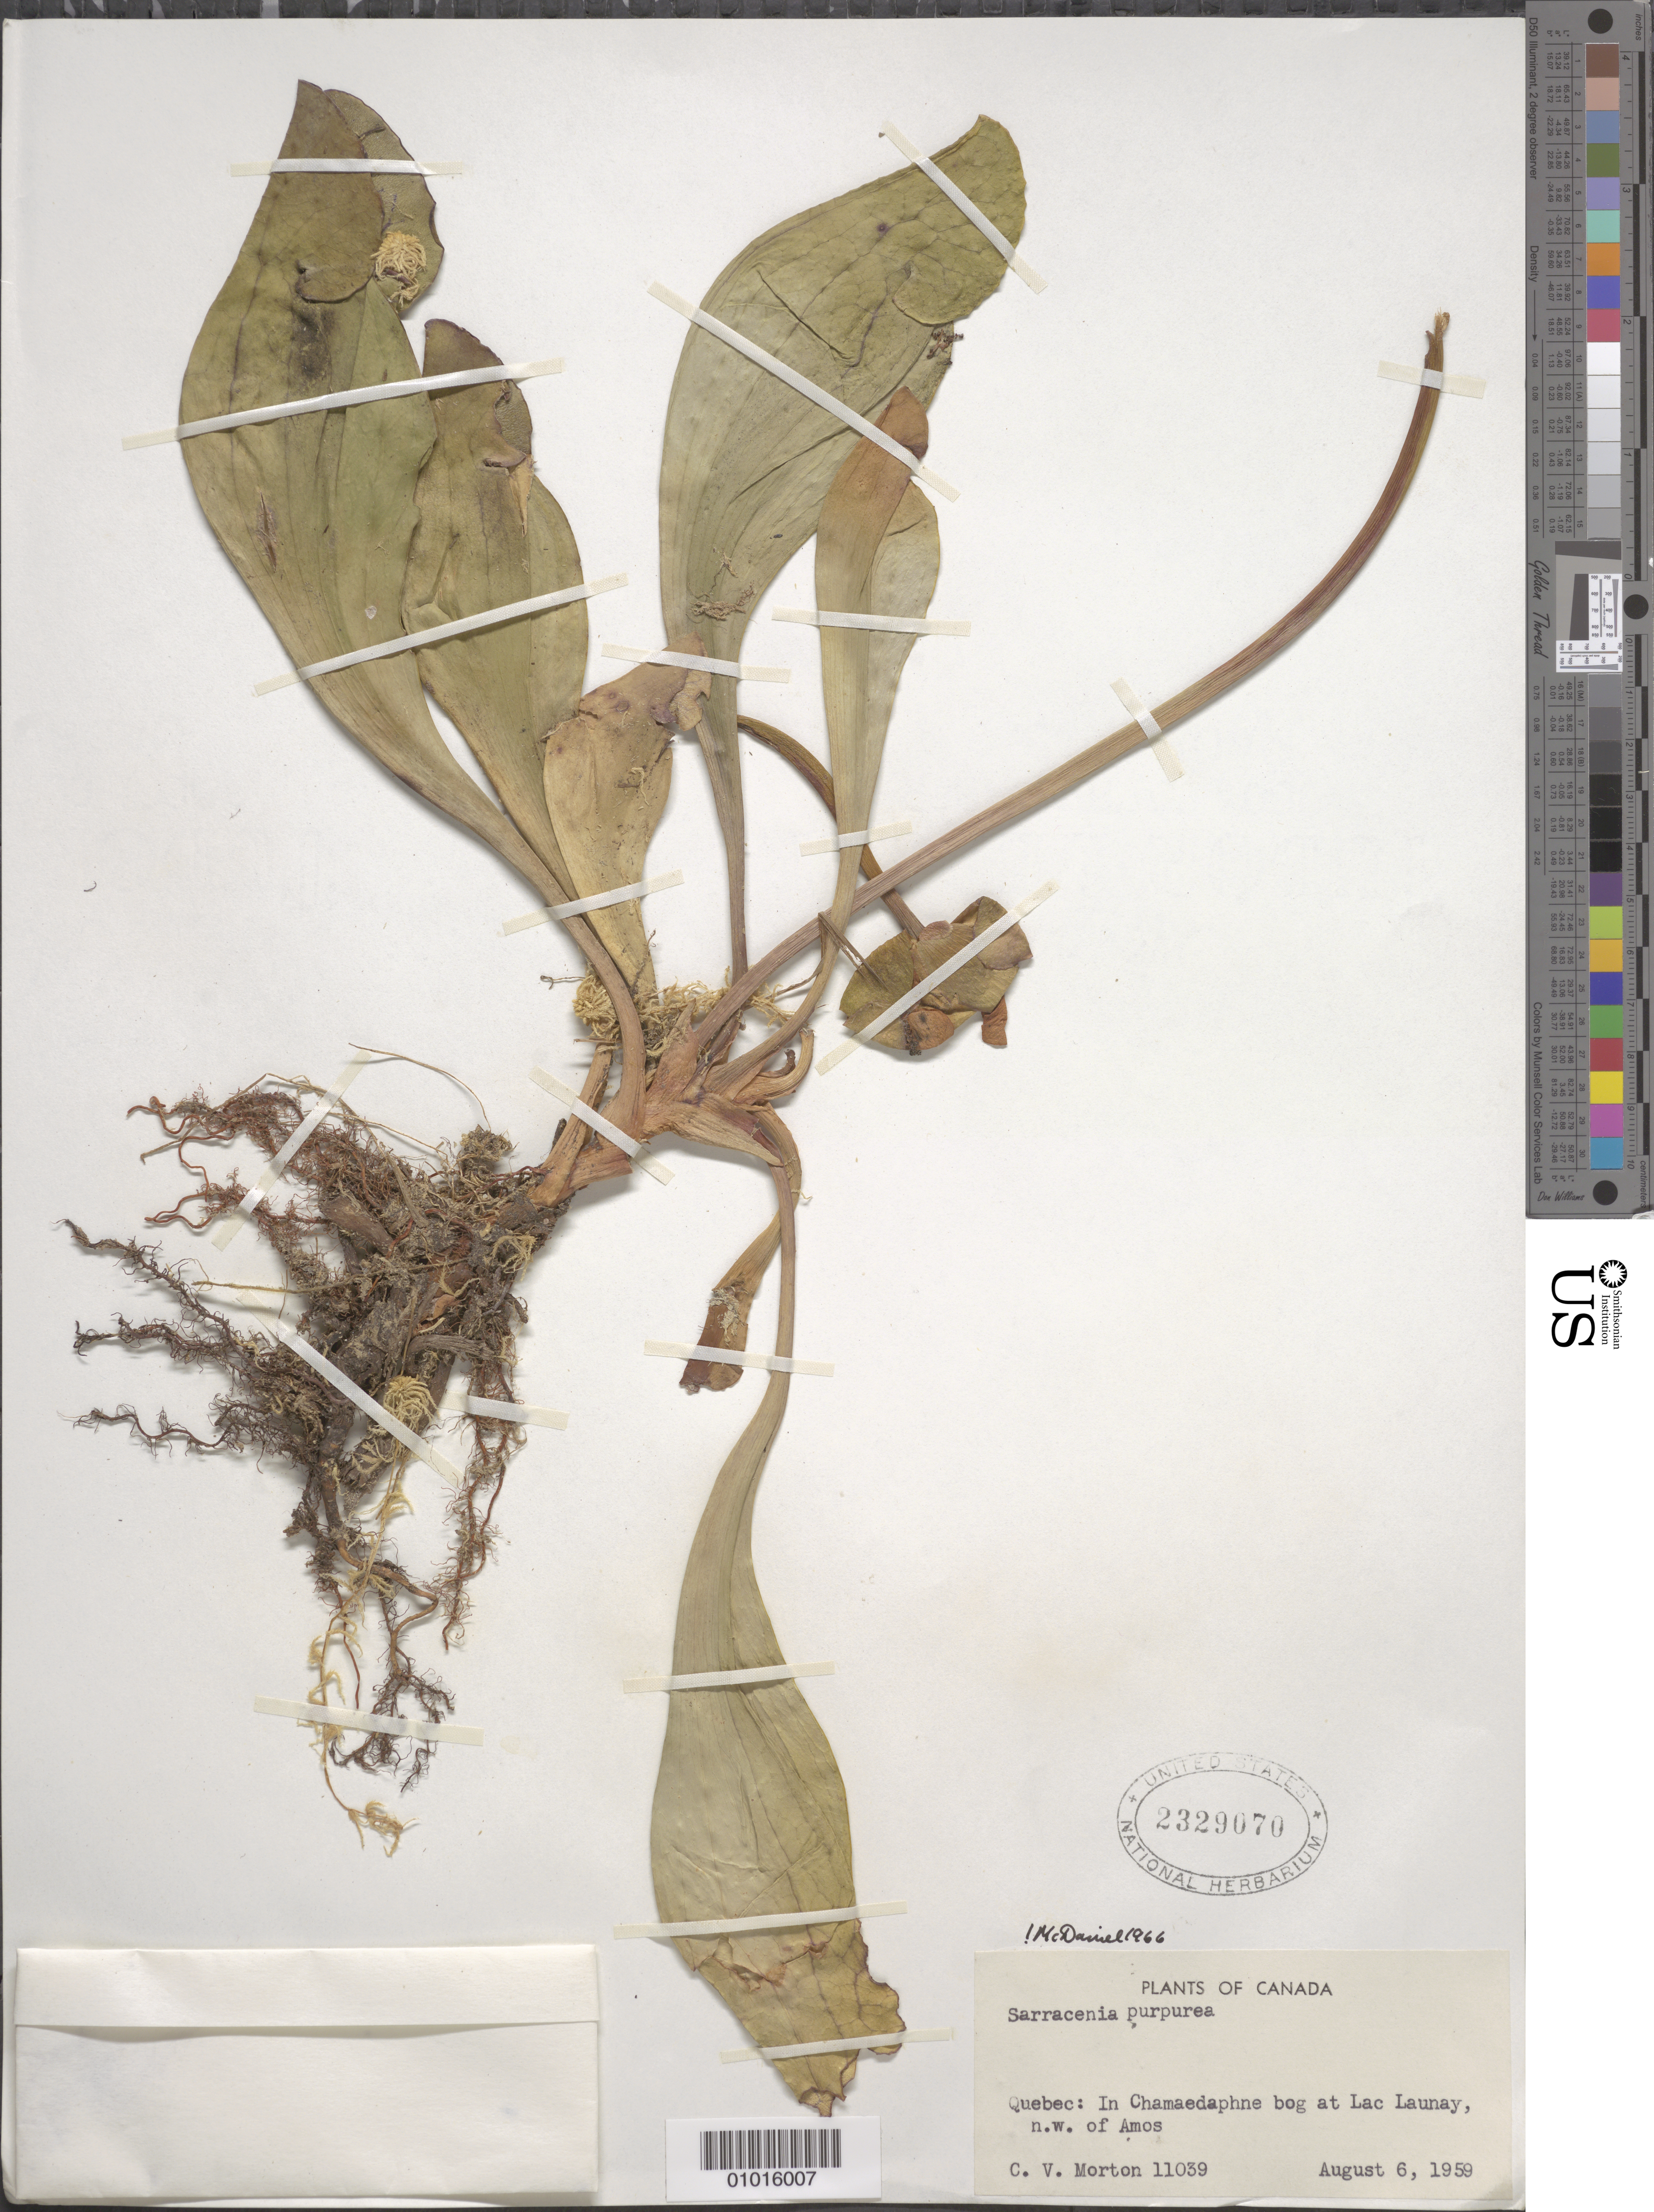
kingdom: Plantae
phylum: Tracheophyta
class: Magnoliopsida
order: Ericales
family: Sarraceniaceae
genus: Sarracenia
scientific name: Sarracenia purpurea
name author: L.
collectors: C. V. Morton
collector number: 11039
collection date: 1959-08-06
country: Canada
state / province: Quebec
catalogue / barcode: US 2329070